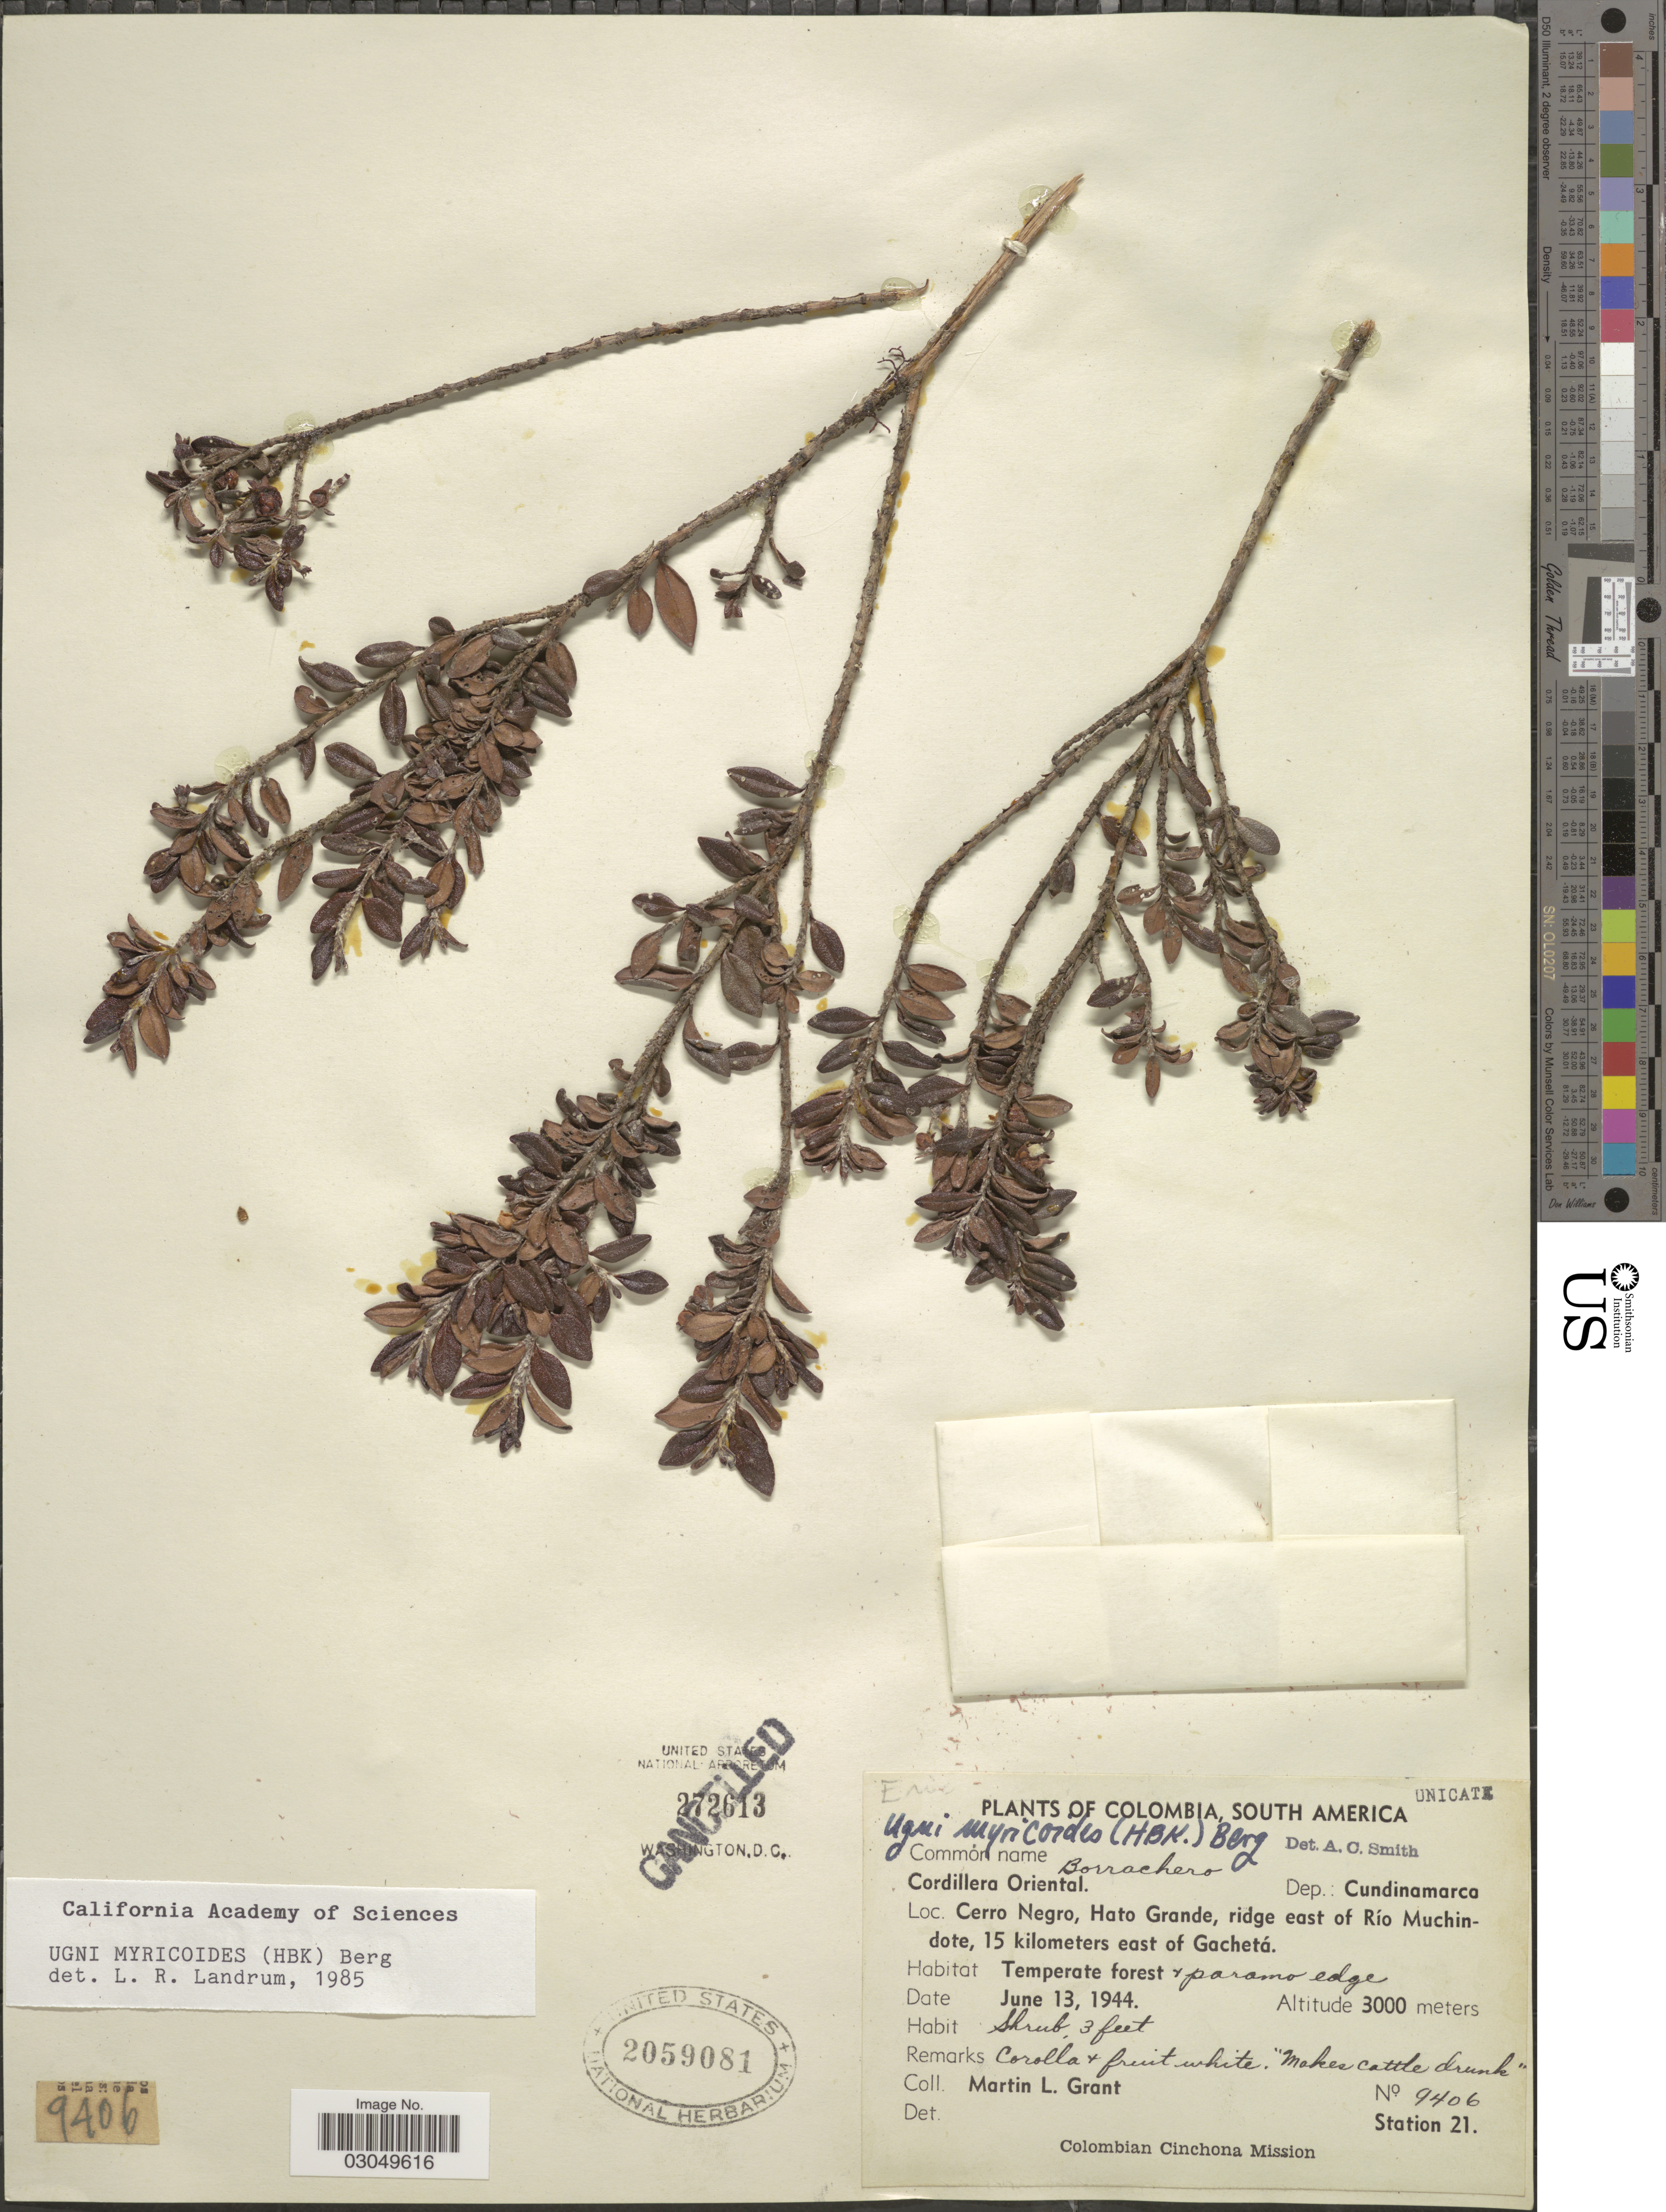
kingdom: Plantae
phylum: Tracheophyta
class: Magnoliopsida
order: Myrtales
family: Myrtaceae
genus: Ugni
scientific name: Ugni myricoides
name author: (Kunth) O. Berg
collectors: M. L. Grant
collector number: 9406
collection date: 1944-06-13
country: Colombia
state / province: Cundinamarca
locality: Cordillera Oriental, Dep.: Cundinamarca, Cerro Negro, Hato Grande, ridge east of Río Muchindote, 15 kilometers east of Gachetá.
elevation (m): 3000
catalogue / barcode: US 2059081